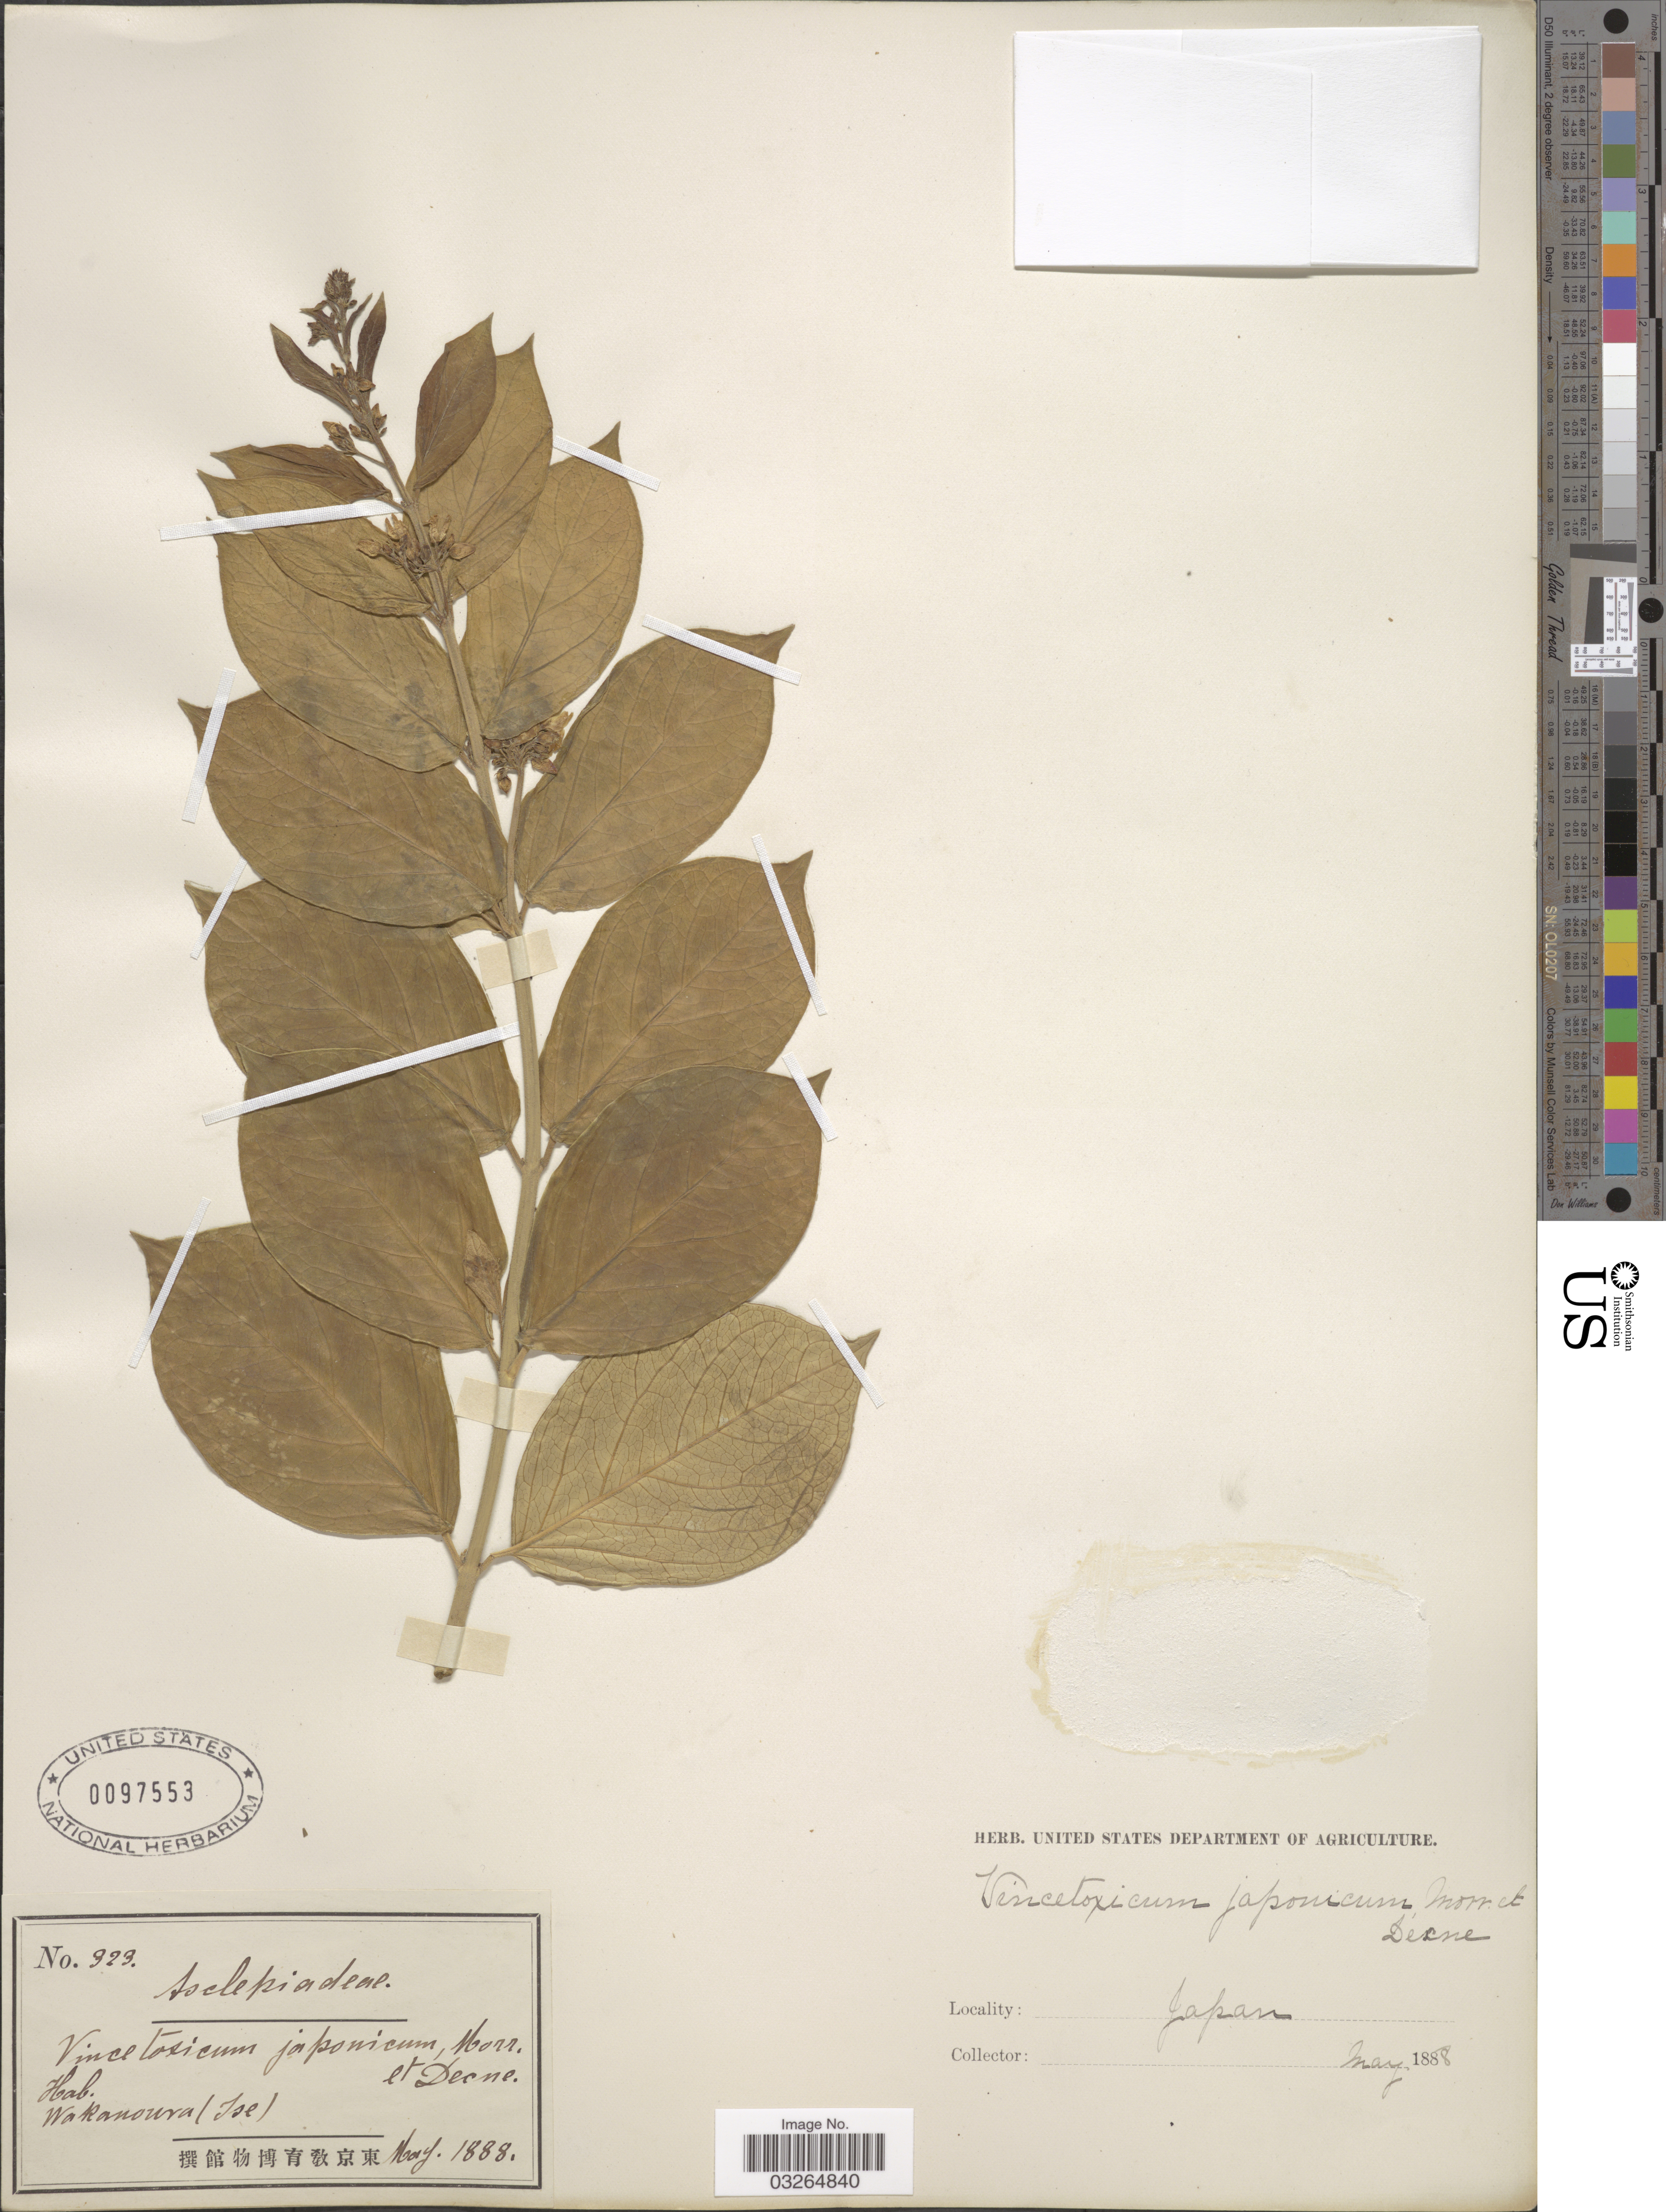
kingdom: Plantae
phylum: Tracheophyta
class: Magnoliopsida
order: Gentianales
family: Apocynaceae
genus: Cynanchum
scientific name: Cynanchum japonicum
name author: É. Morren & Decne.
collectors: Facchini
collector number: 323*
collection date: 1888-05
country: Japan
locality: Wakanoura (Isl).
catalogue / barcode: US 97553